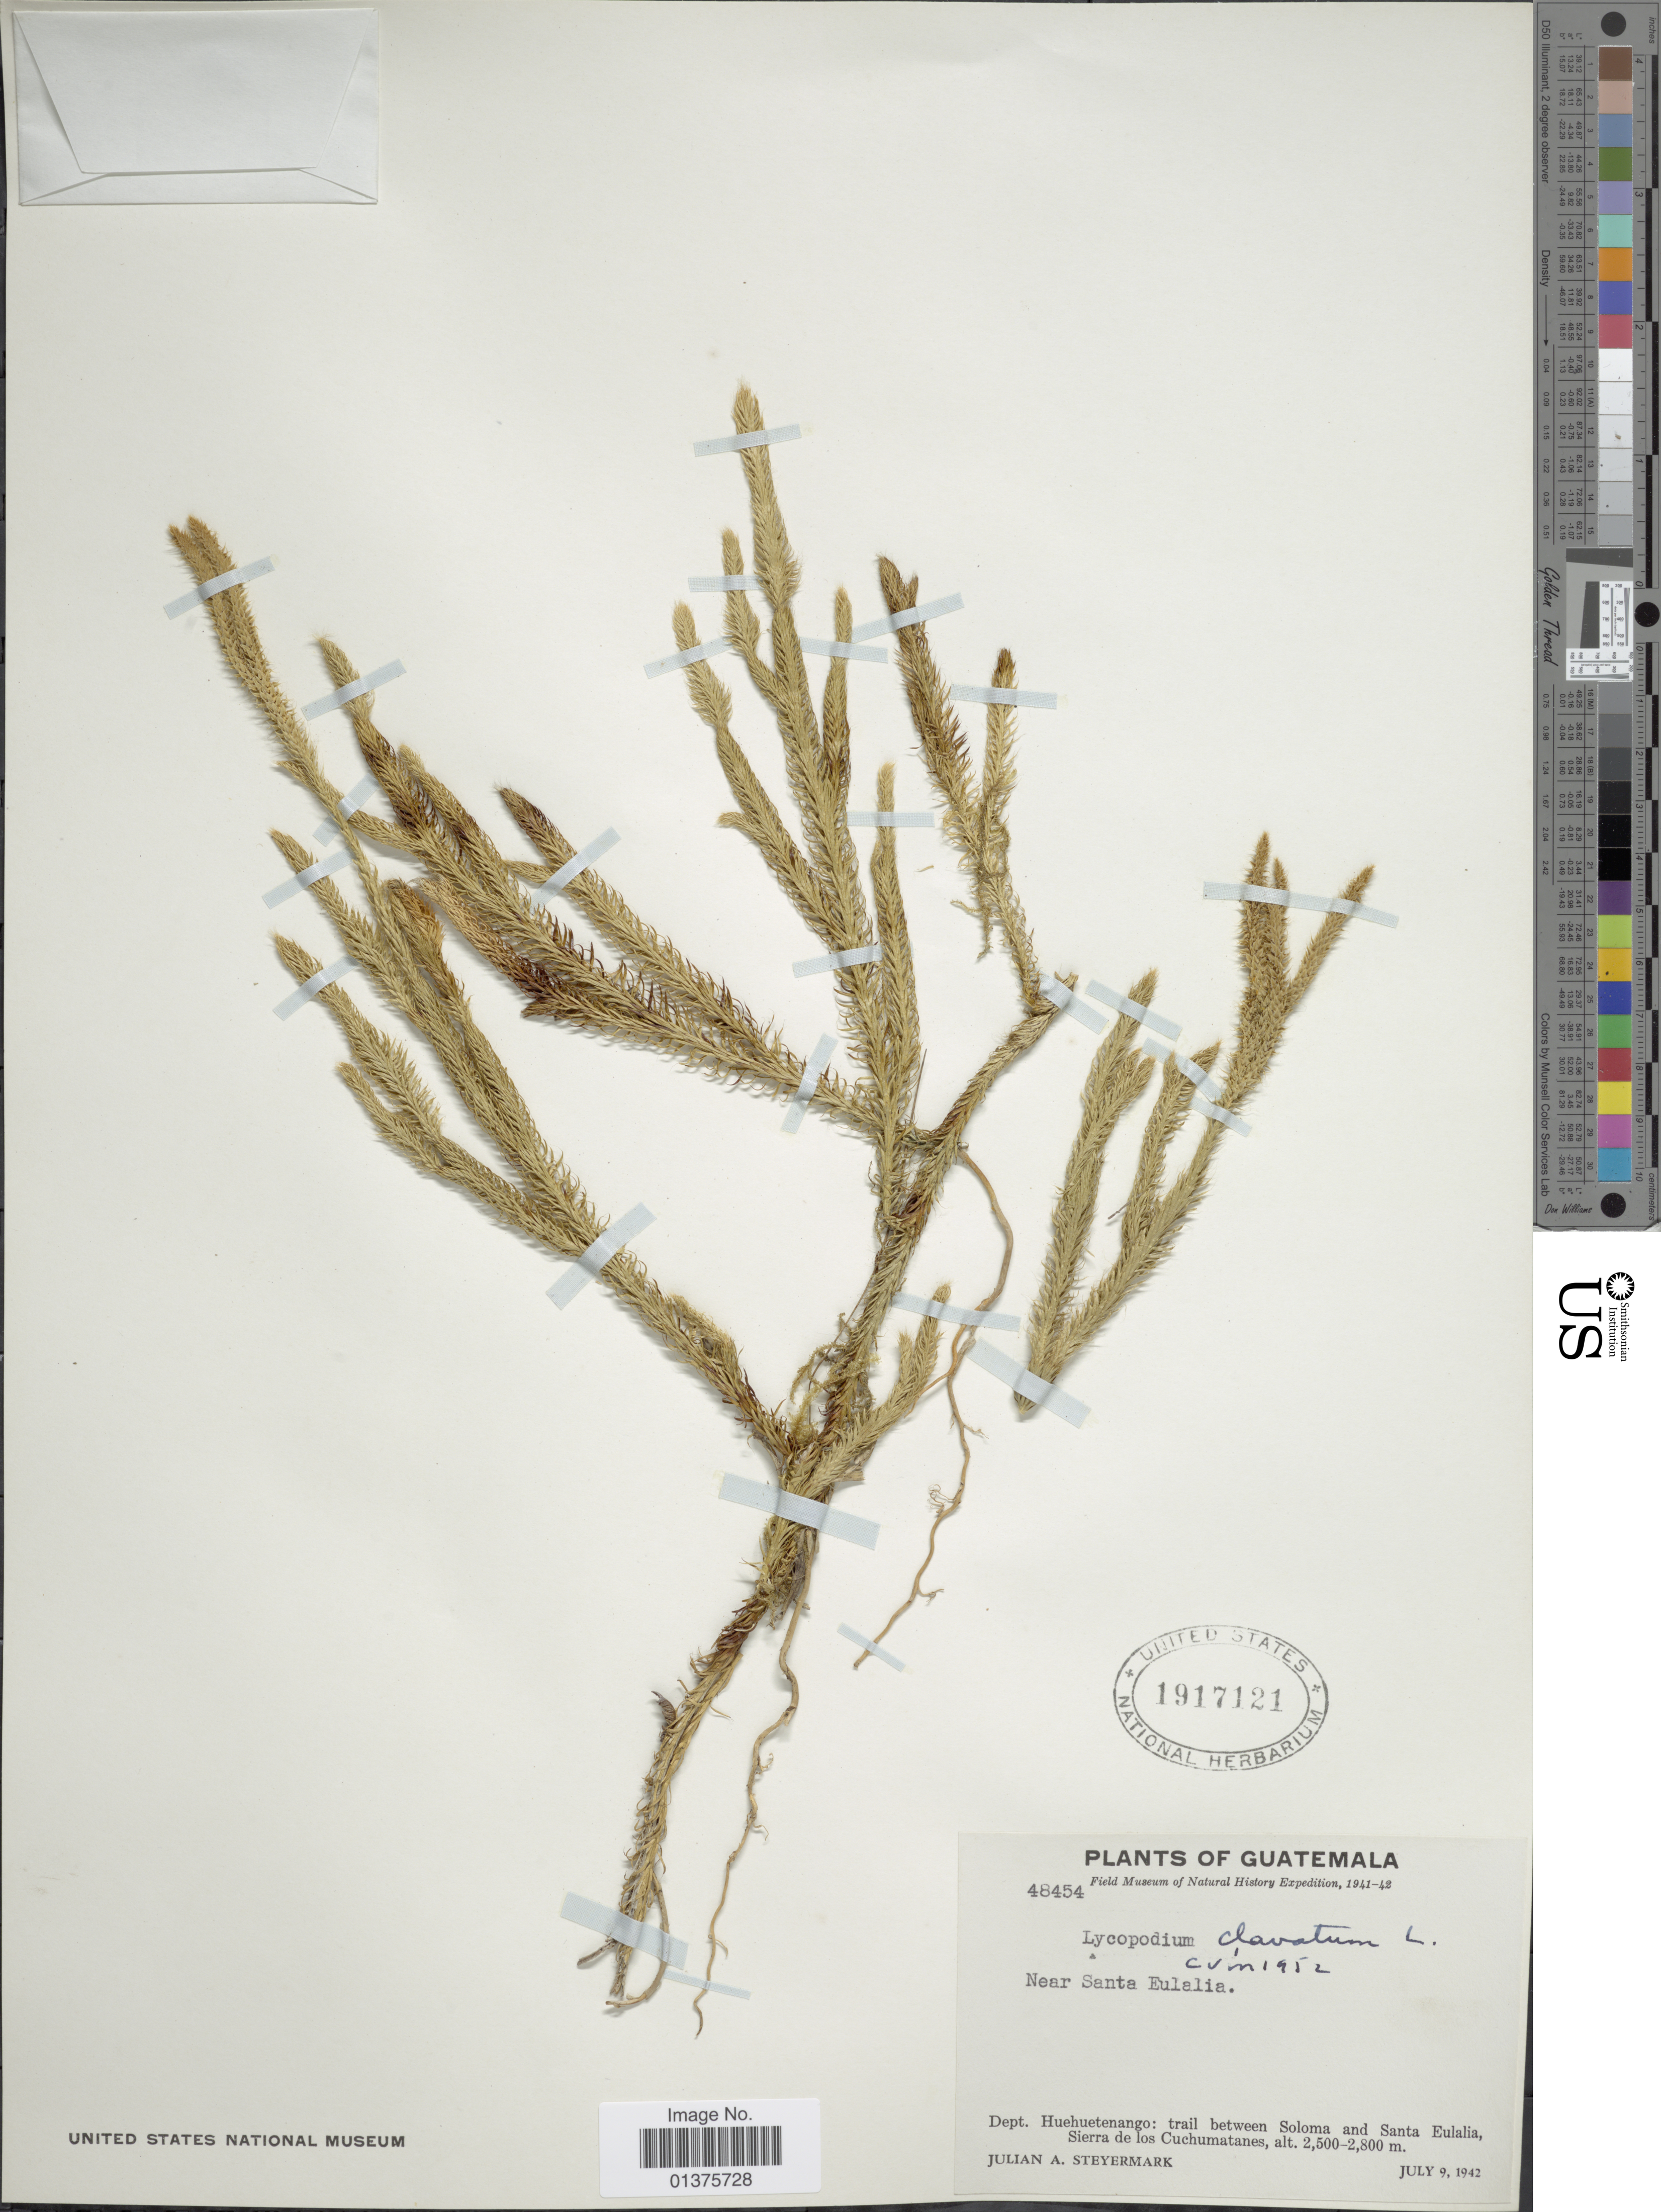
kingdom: Plantae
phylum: Tracheophyta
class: Lycopodiopsida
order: Lycopodiales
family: Lycopodiaceae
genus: Lycopodium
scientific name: Lycopodium clavatum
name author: L.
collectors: J. Steyermark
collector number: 48454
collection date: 1942-07-09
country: Guatemala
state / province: Huehuetenango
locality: Trail between Soloma and Santa Eulalia, Sierra de los Cochumatenes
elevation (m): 2500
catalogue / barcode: US 1917121